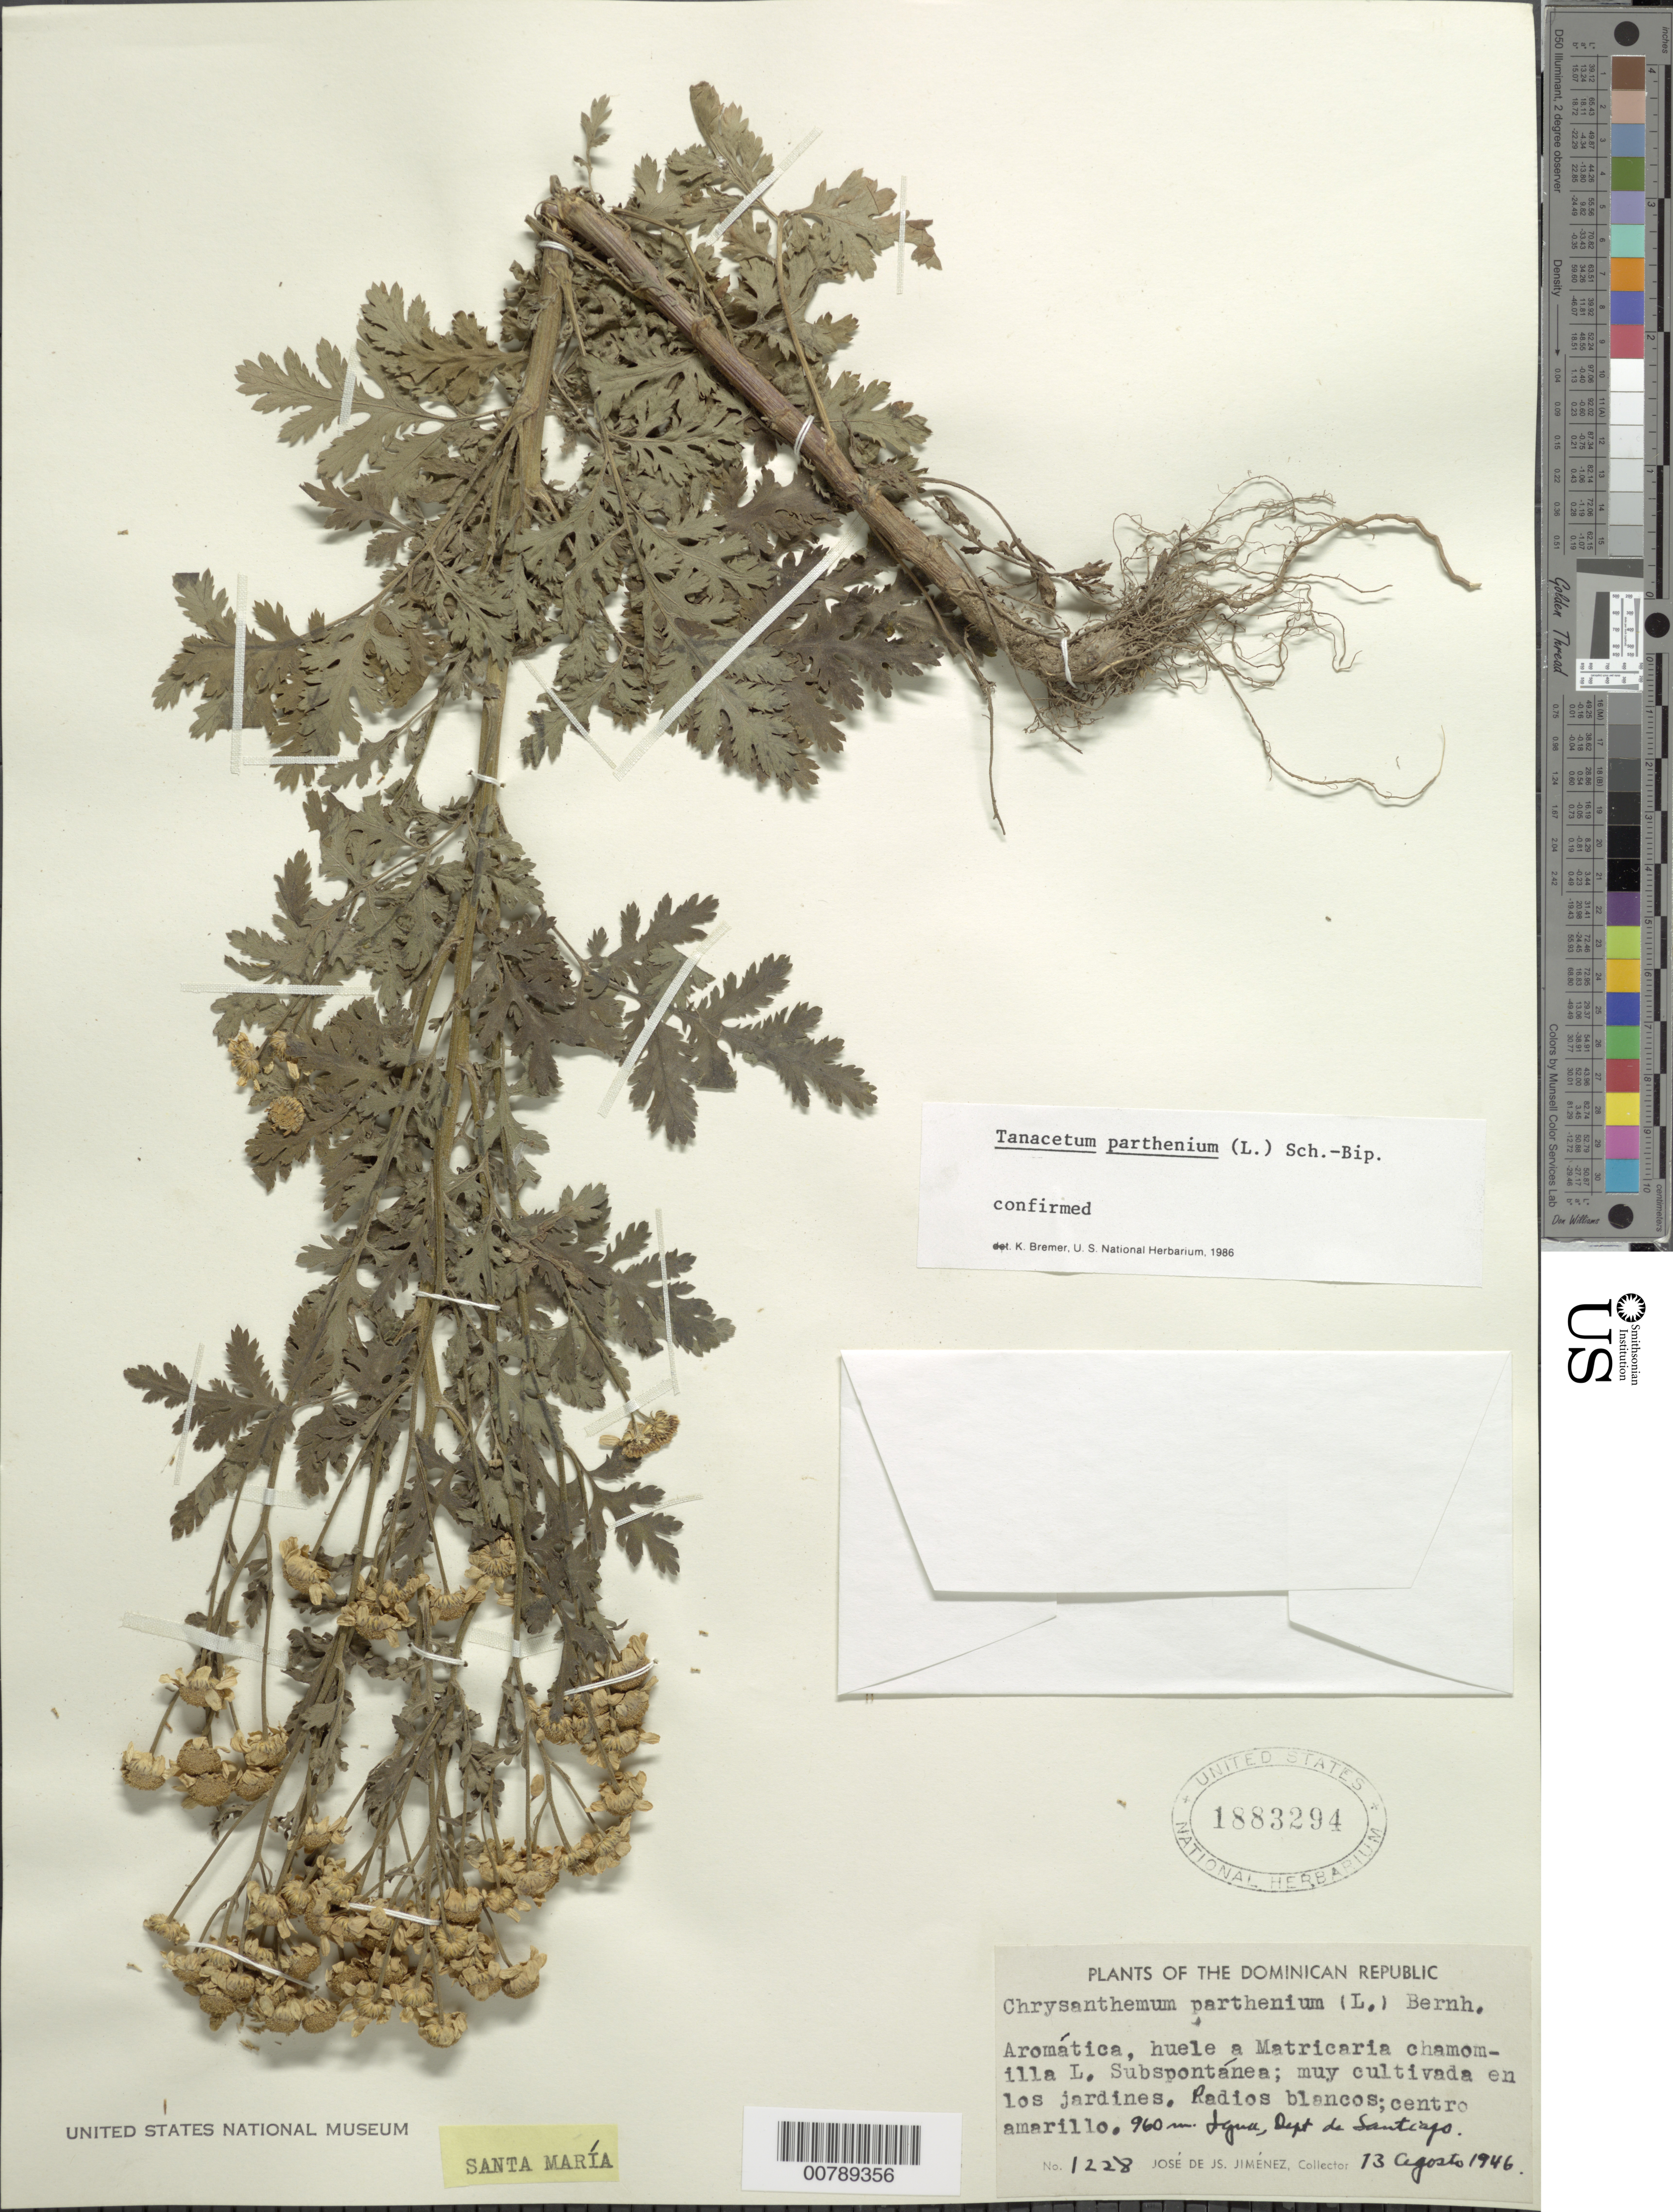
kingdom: Plantae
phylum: Tracheophyta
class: Magnoliopsida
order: Asterales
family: Asteraceae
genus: Tanacetum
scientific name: Tanacetum parthenium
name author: (L.) Sch. Bip.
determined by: Bremer, K.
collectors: J. J. Jiménez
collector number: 1228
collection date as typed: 13 Aug 1946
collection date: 1946-08-13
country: Dominican Republic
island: Hispaniola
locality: Iqua, Departamento de Santiago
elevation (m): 960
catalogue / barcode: US 1883294